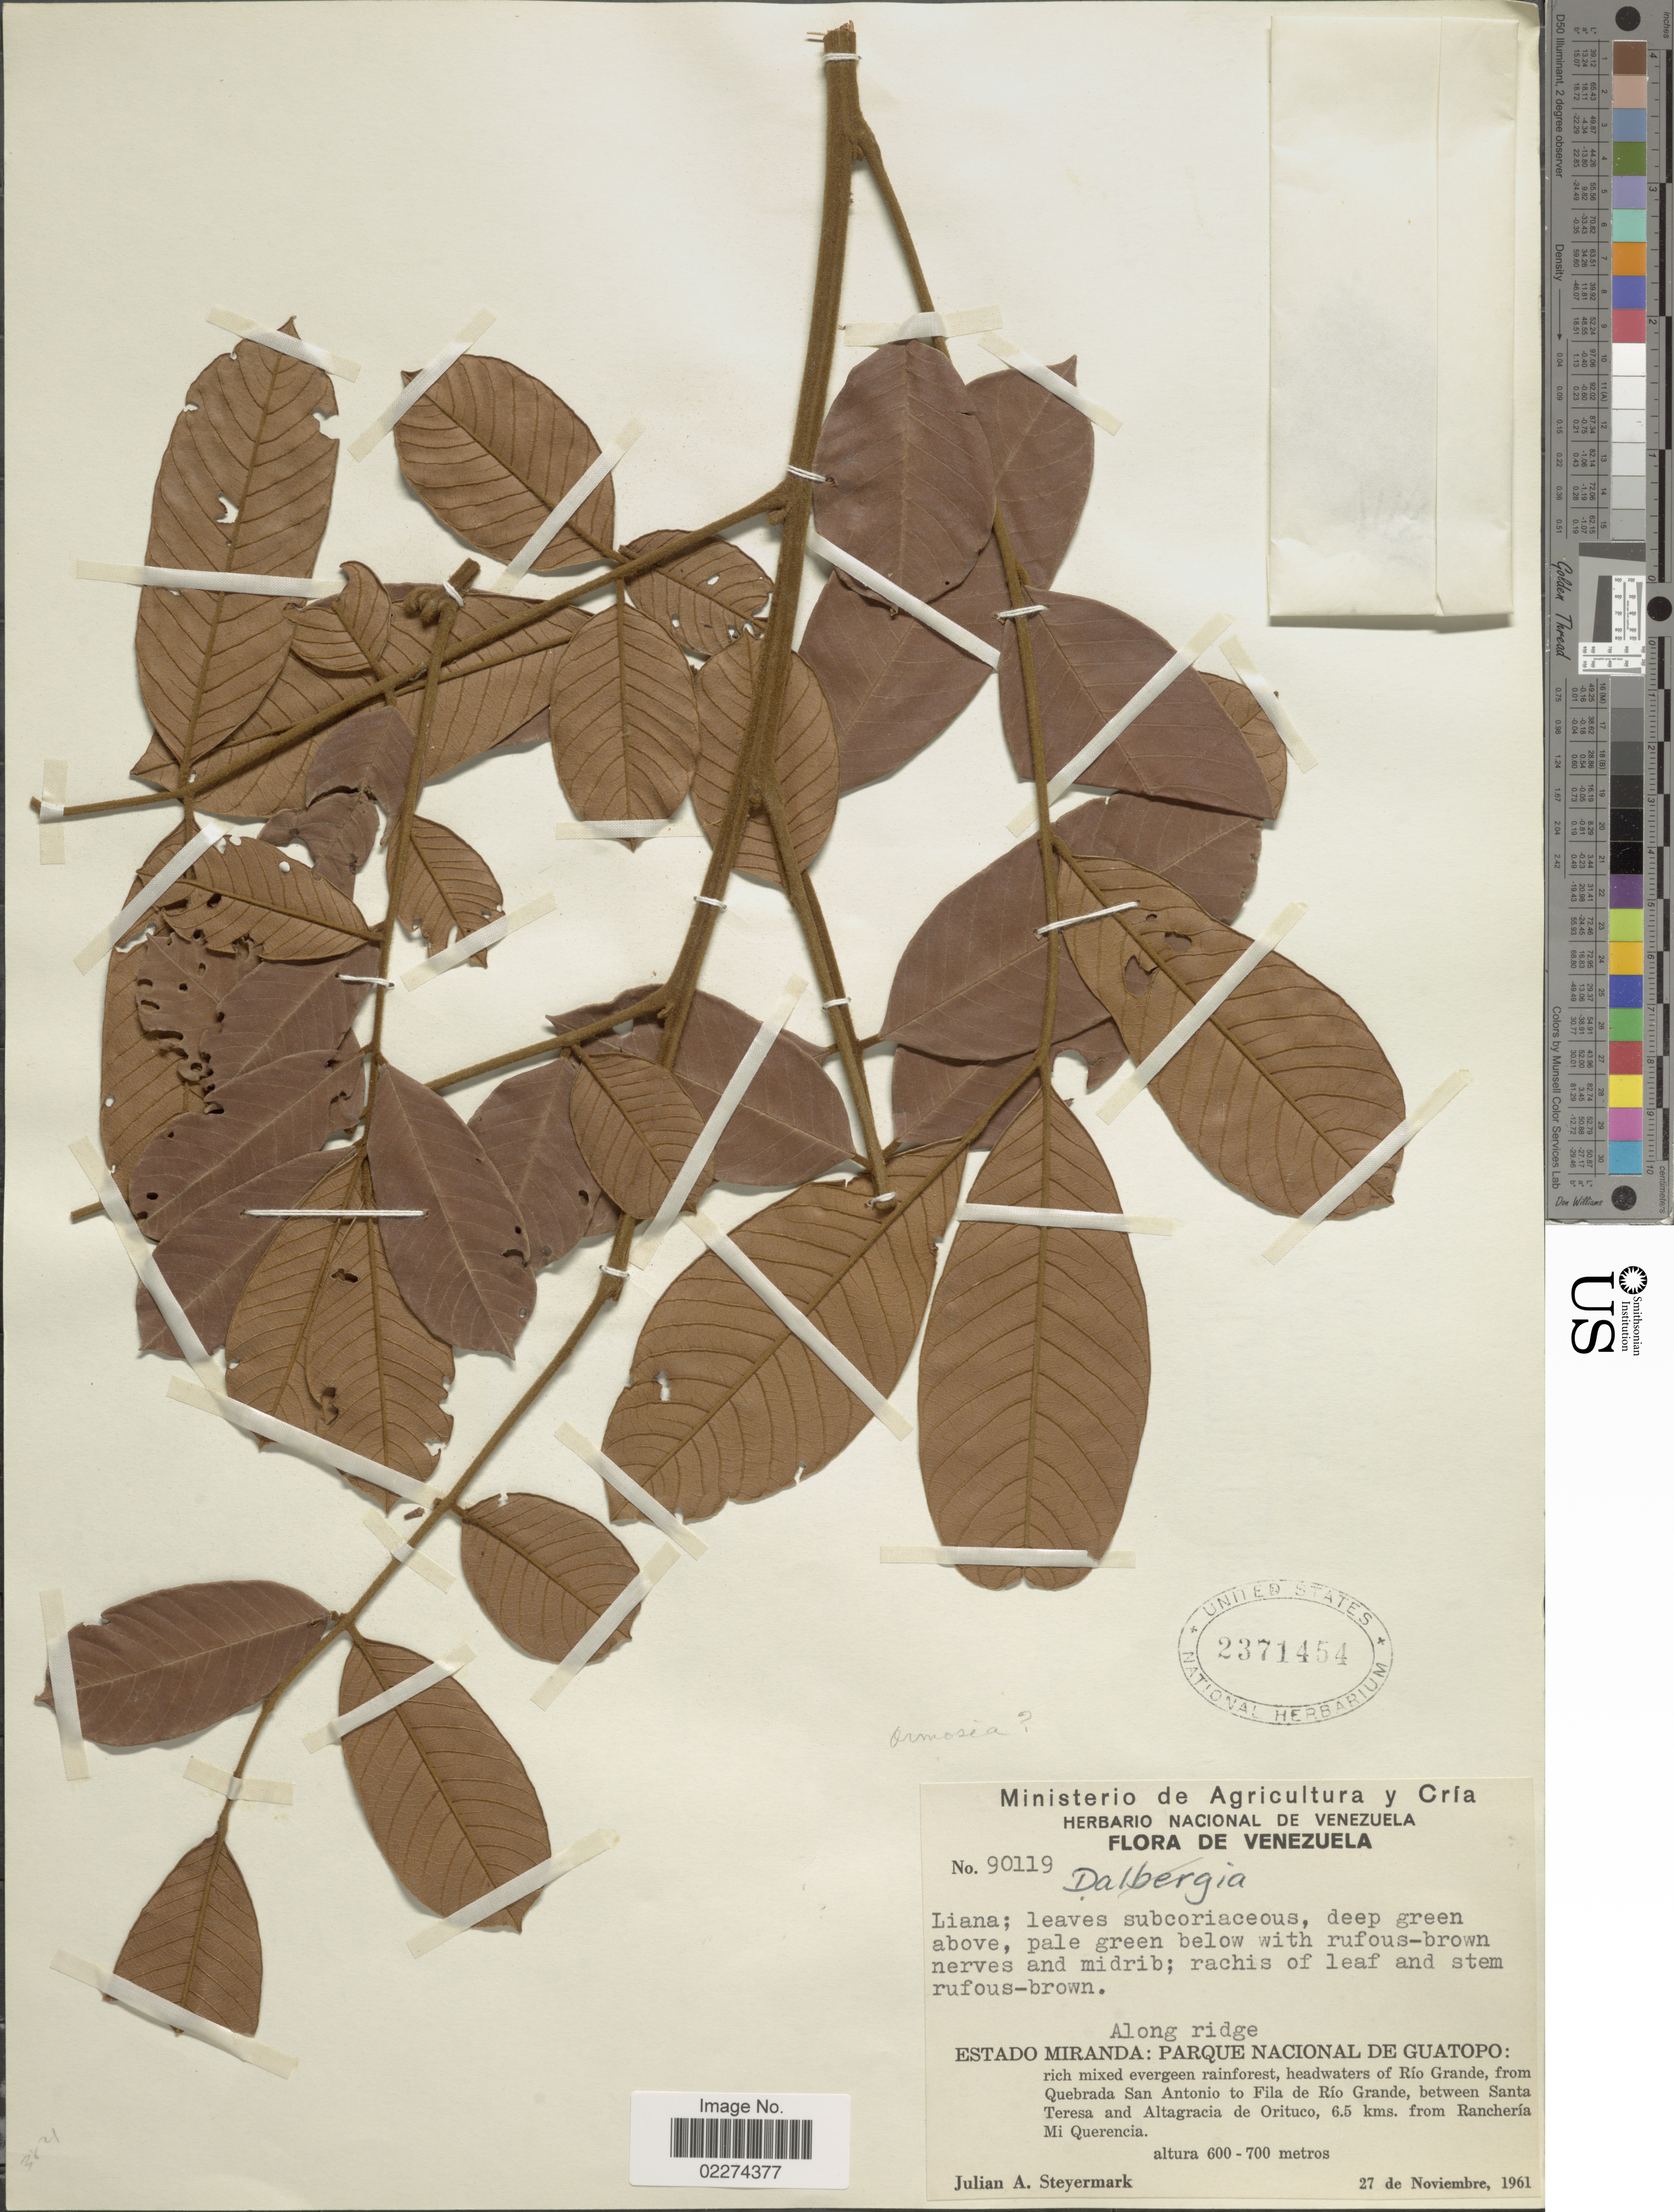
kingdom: Plantae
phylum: Tracheophyta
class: Magnoliopsida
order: Fabales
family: Fabaceae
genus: Ormosia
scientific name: Ormosia sp.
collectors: J. Steyermark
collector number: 90119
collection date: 1961-11-27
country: Venezuela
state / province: Miranda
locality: Parque Nacional de Guatopo: rich mixed evergreen rainforest, headwaters of Rio Grande, from Quebrada San Antonio to Fila de Rio Grande, between Santa Teresa and Altagracia de Orituco, 6.5 kms. from Rancheria Mi Querencia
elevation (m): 600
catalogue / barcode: US 2371454